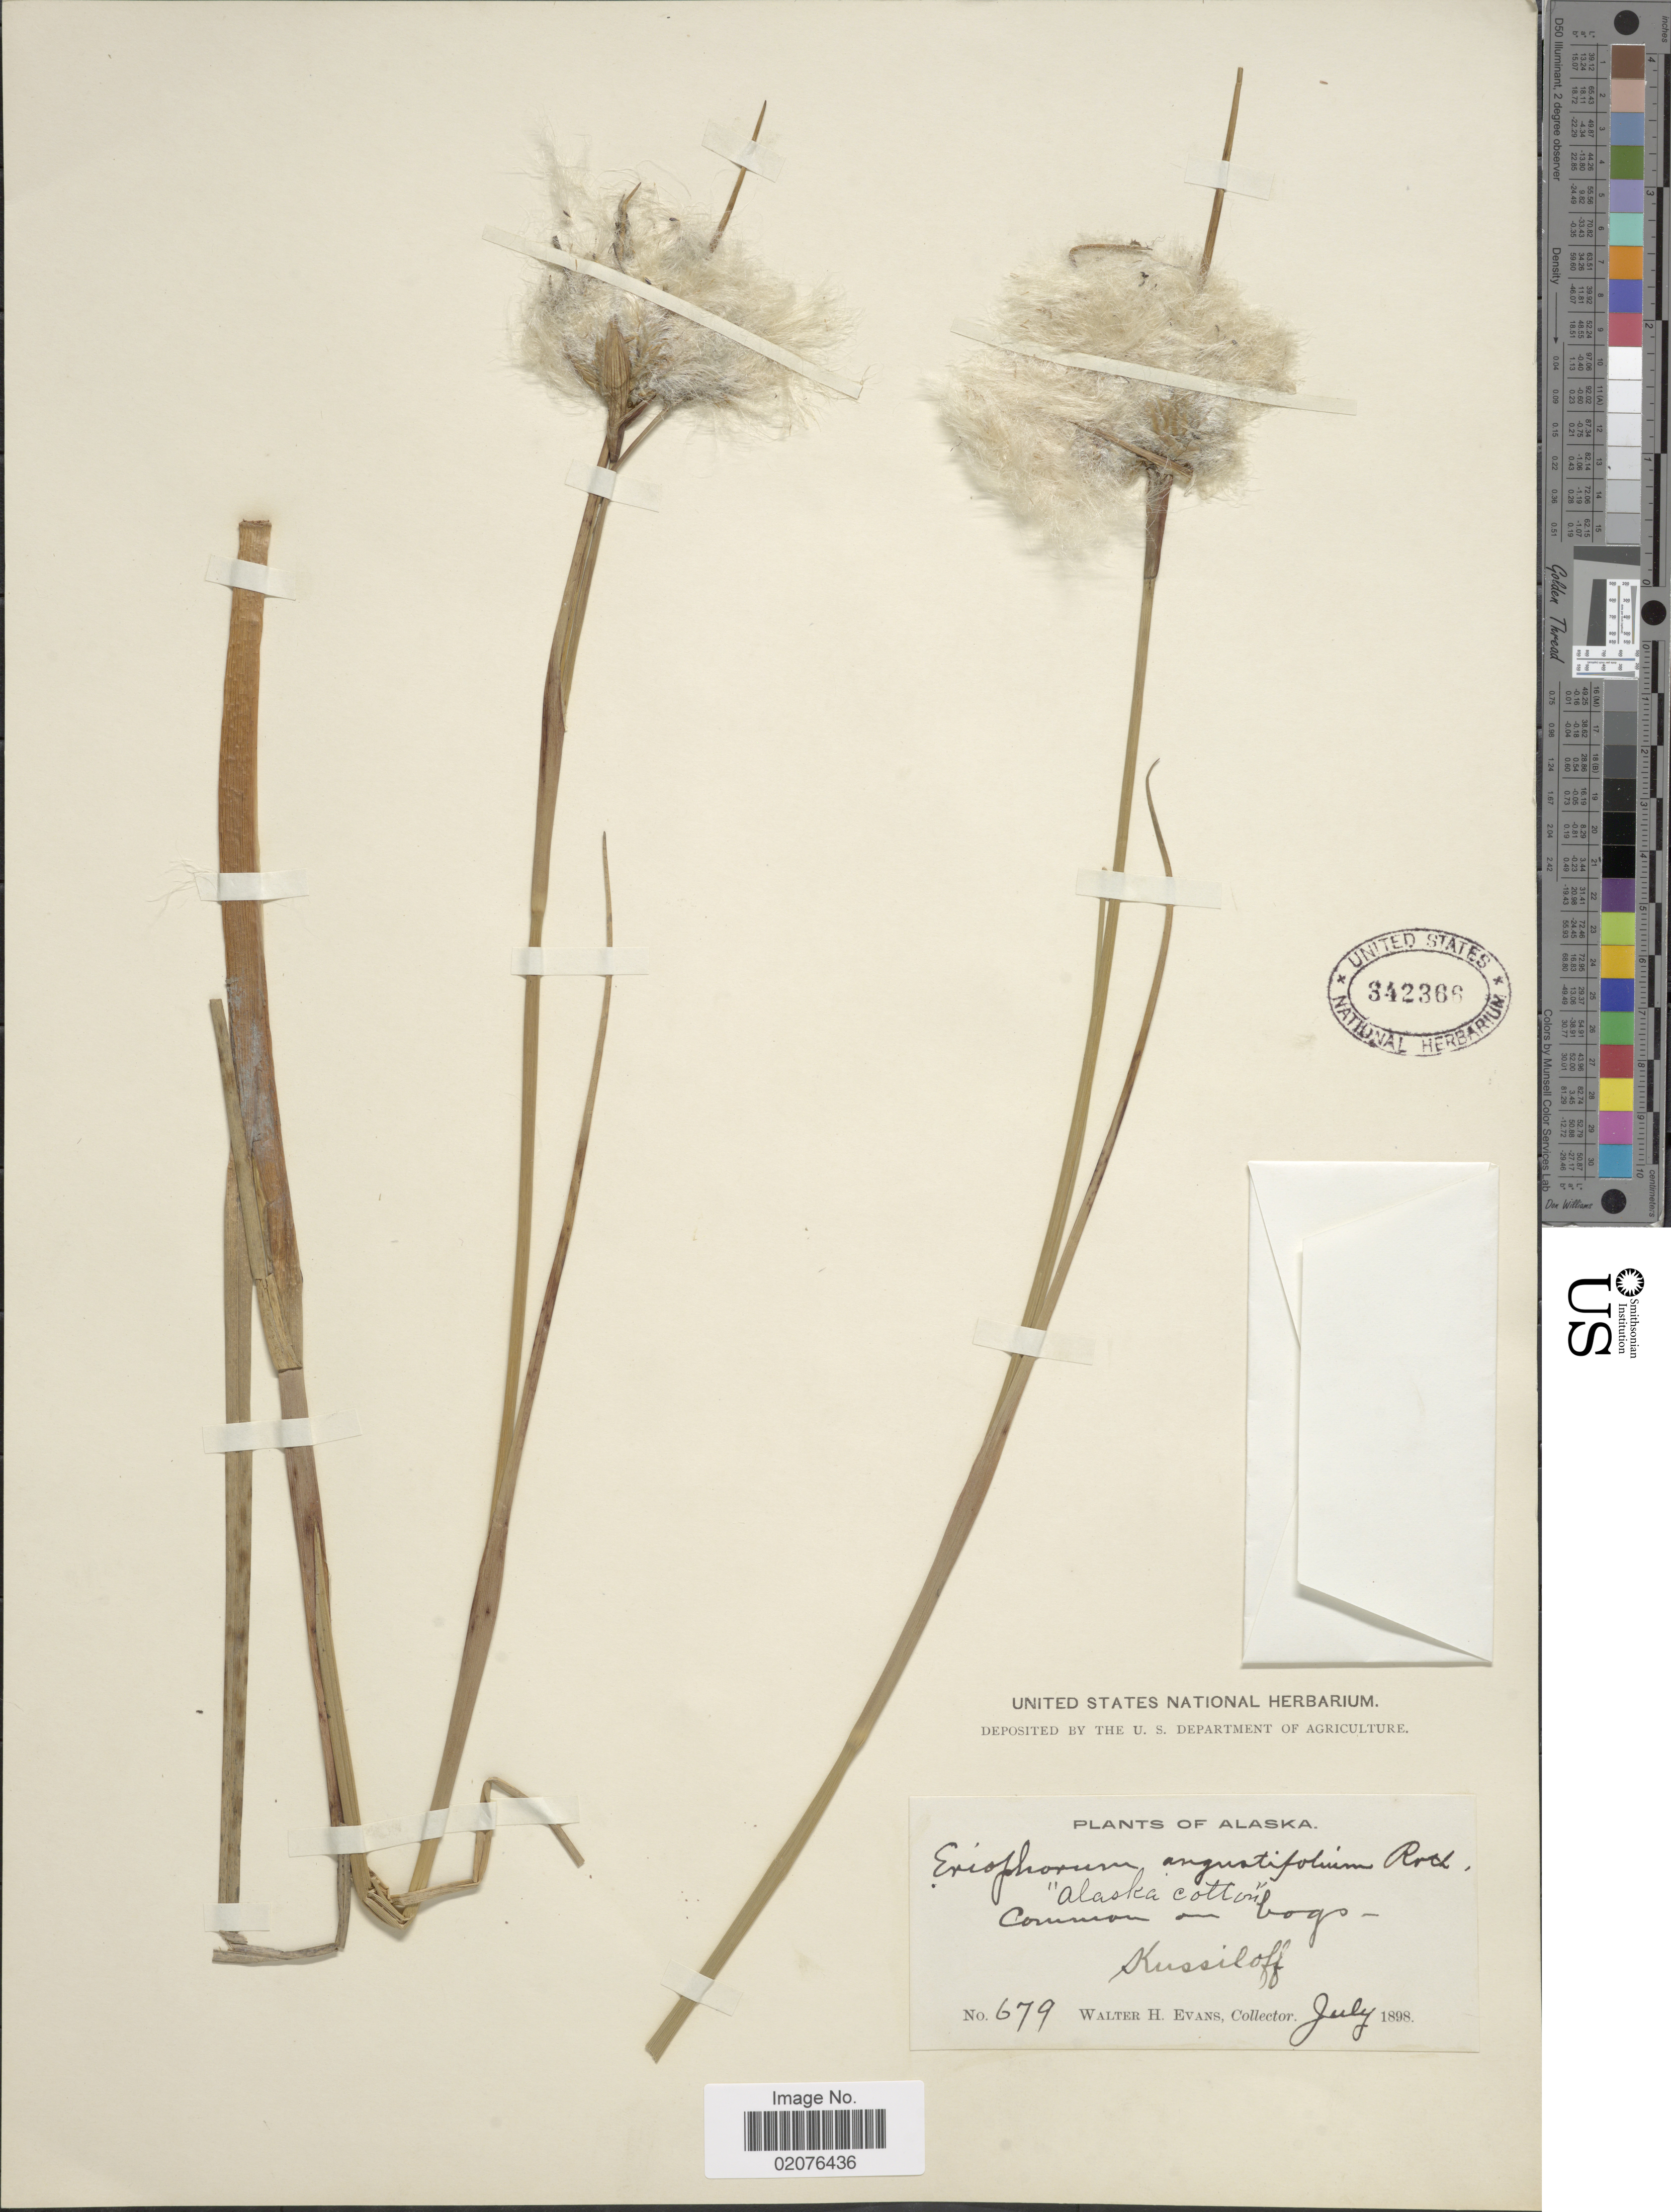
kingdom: Plantae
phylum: Tracheophyta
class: Liliopsida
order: Poales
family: Cyperaceae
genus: Eriophorum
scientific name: Eriophorum angustifolium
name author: Honck.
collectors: W. H. Evans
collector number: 679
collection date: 1898-07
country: United States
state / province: Alaska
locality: Kussiloff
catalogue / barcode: US 342366